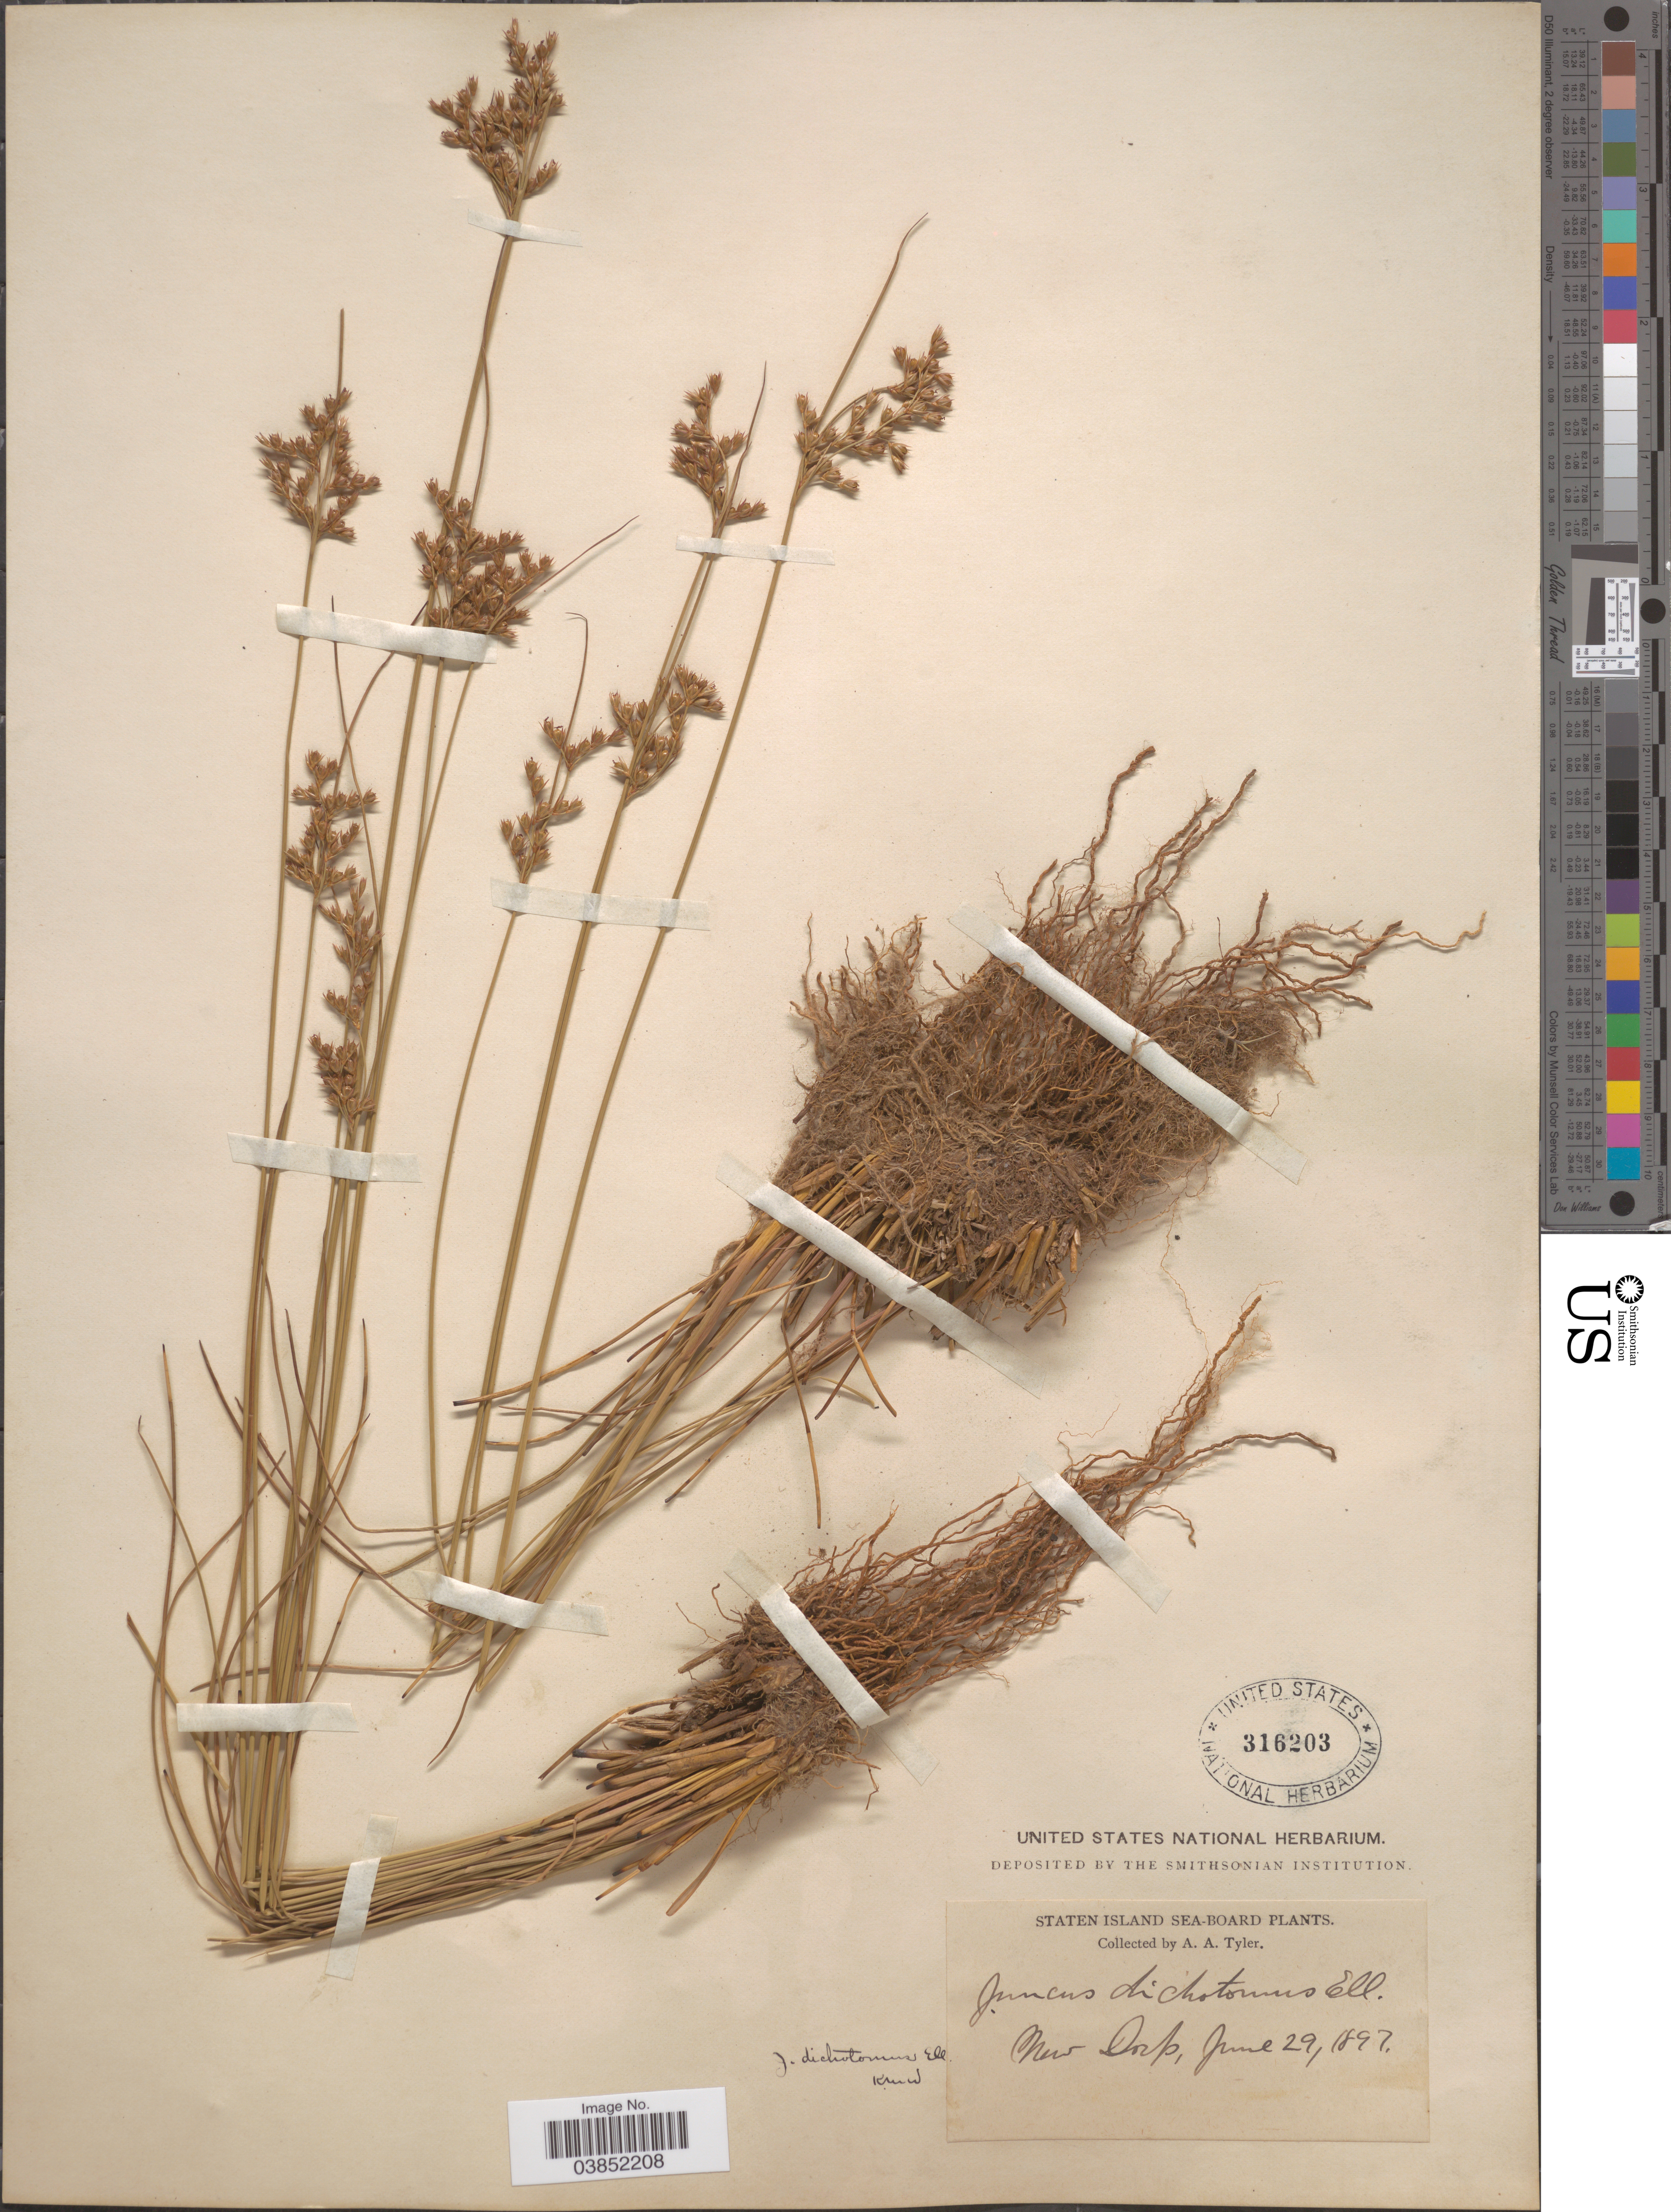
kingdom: Plantae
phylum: Tracheophyta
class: Liliopsida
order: Poales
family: Juncaceae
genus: Juncus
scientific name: Juncus dichotomus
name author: Elliott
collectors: A. Tyler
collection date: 1897-06-29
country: United States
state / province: New York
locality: Staten Island Sea-Board. New Dorp.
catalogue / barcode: US 316203